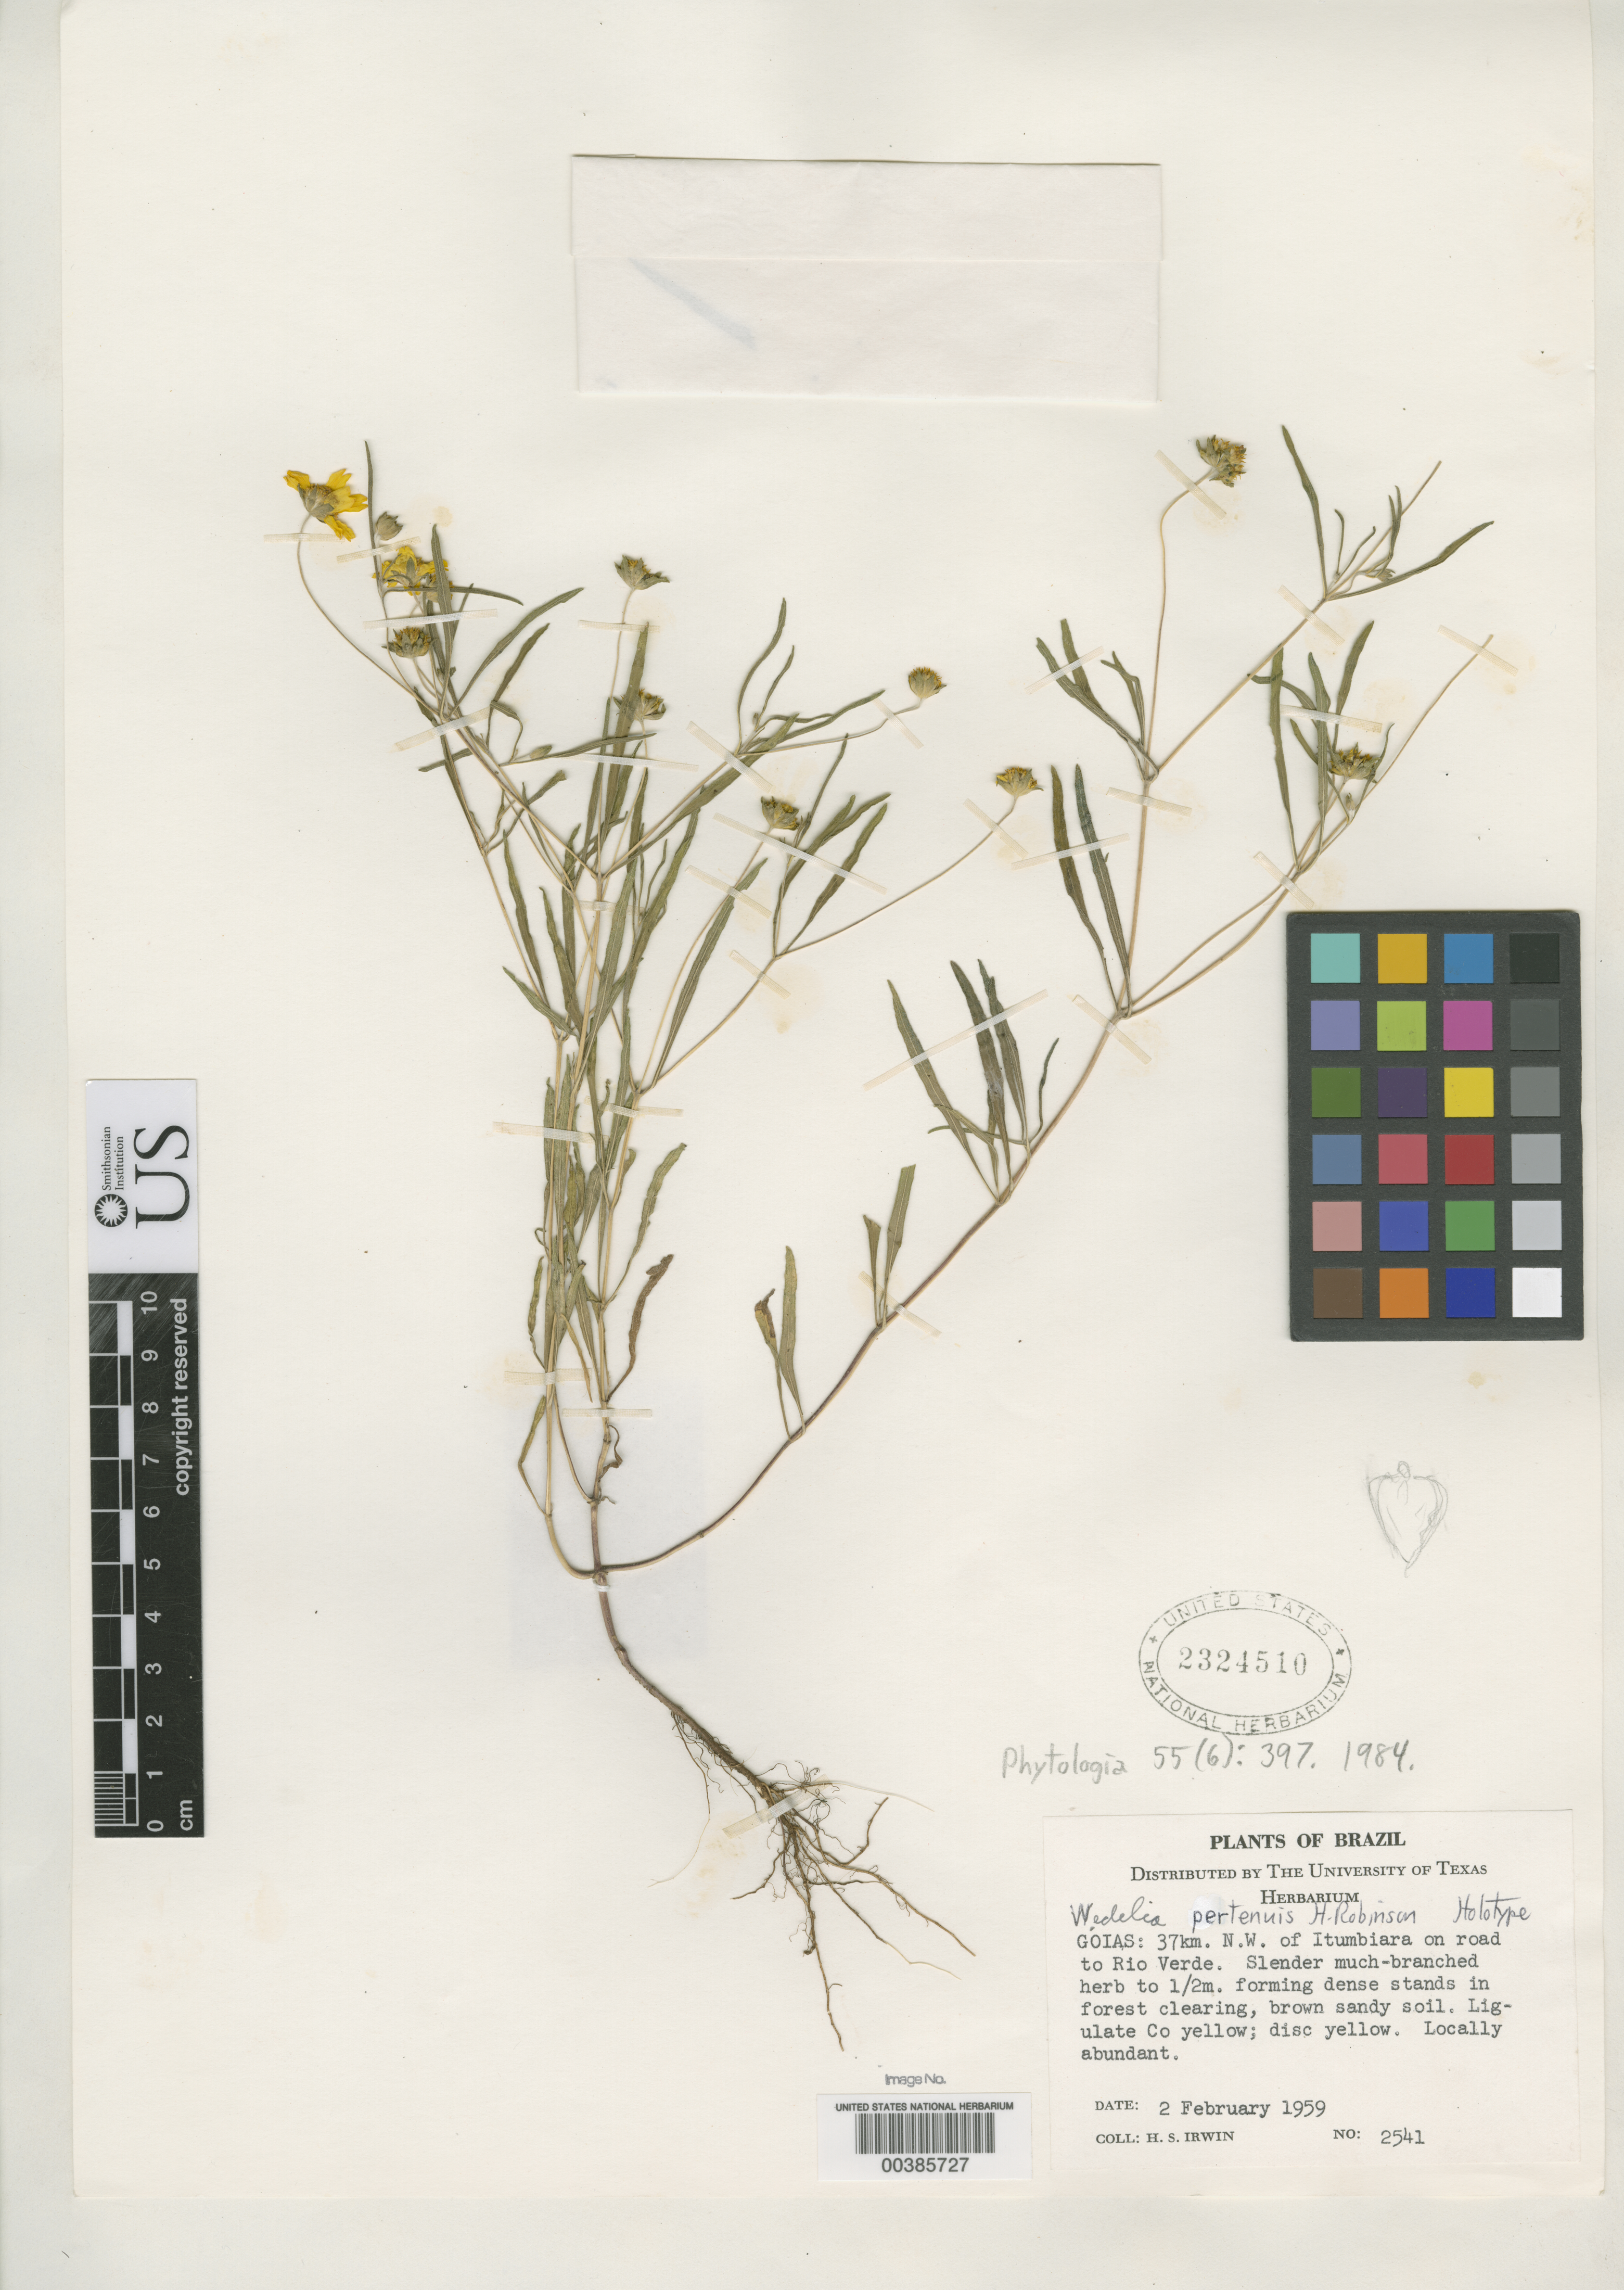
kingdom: Plantae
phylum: Tracheophyta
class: Magnoliopsida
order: Asterales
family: Asteraceae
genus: Wedelia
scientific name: Wedelia pertenuis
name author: H. Rob.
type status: Holotype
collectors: H. Irwin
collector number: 2541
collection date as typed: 02 Feb 1959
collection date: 1959-02-02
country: Brazil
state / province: Goiás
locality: Goias: 37 km NW of Itumbiara on road to Rio Verde.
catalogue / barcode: US 2324510